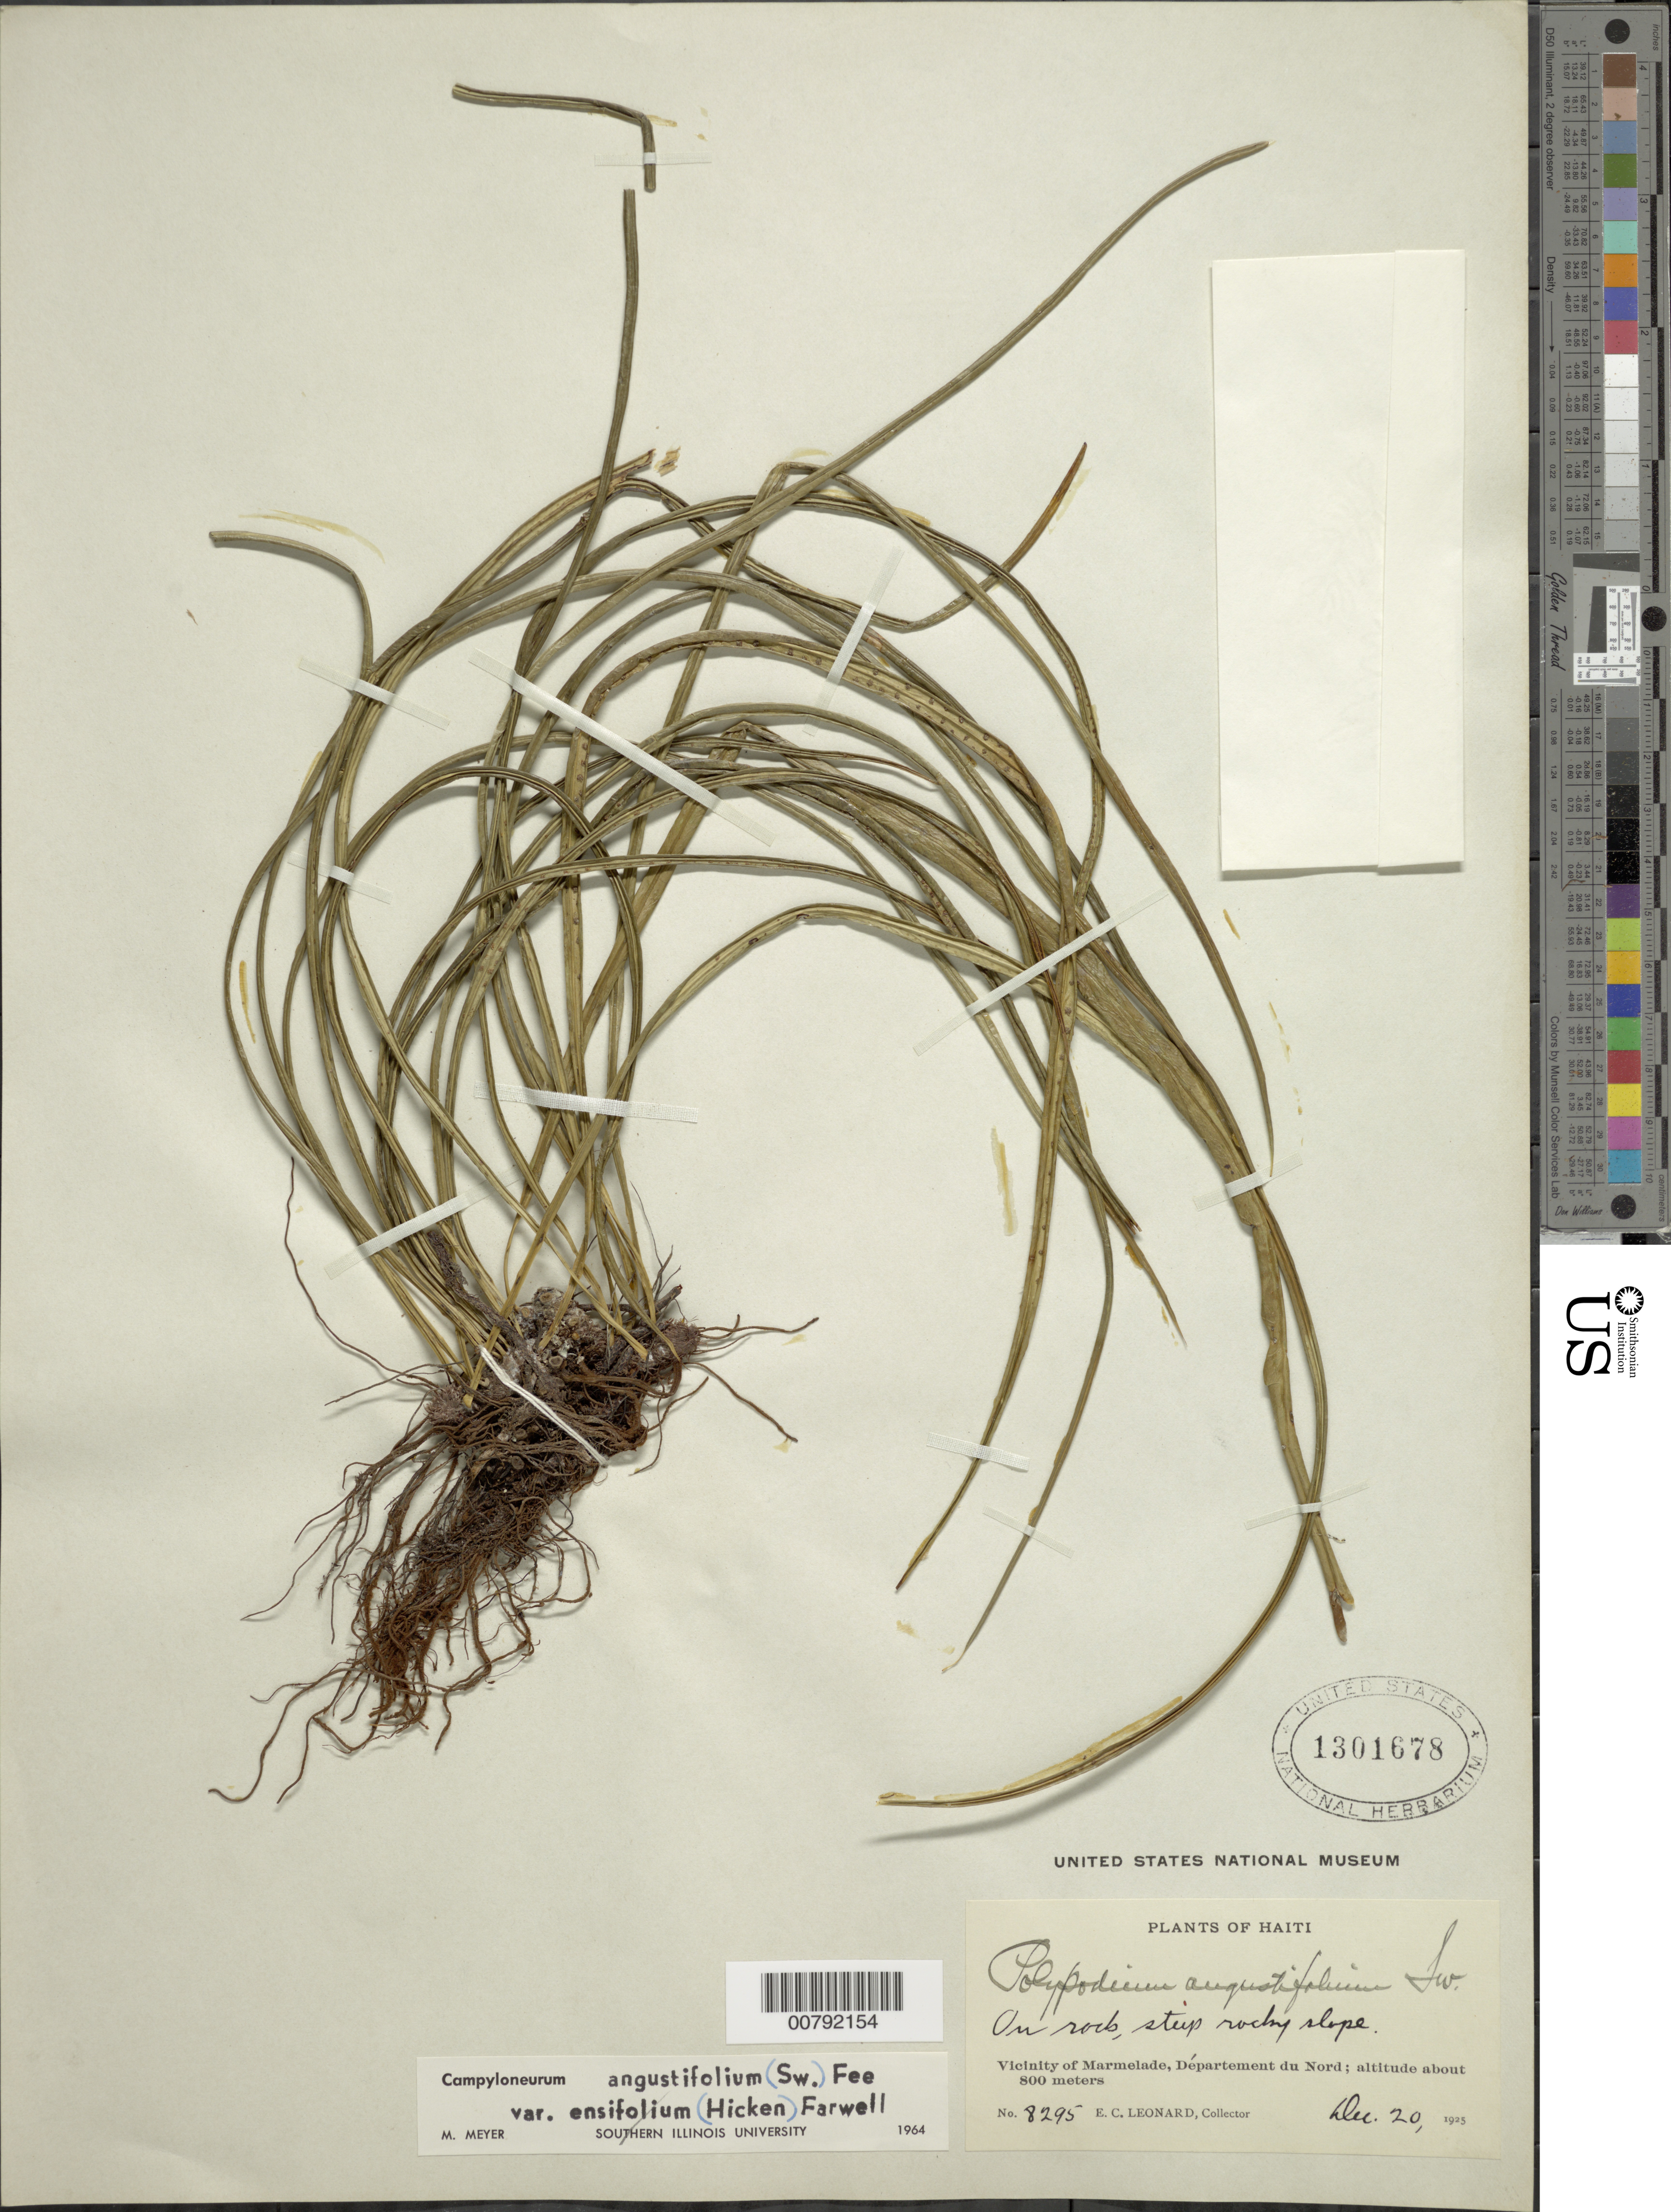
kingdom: Plantae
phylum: Tracheophyta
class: Polypodiopsida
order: Polypodiales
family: Polypodiaceae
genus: Campyloneurum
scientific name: Campyloneurum angustifolium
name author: (Sw.) Fée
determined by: Myer, M.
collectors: E. C. Leonard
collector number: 8295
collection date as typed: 20 Dec 1925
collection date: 1925-12-20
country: Haiti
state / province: Nord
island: Hispaniola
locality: Marmelade, vicinity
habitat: On rock, steep rocky slope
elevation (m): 800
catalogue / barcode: US 1301678